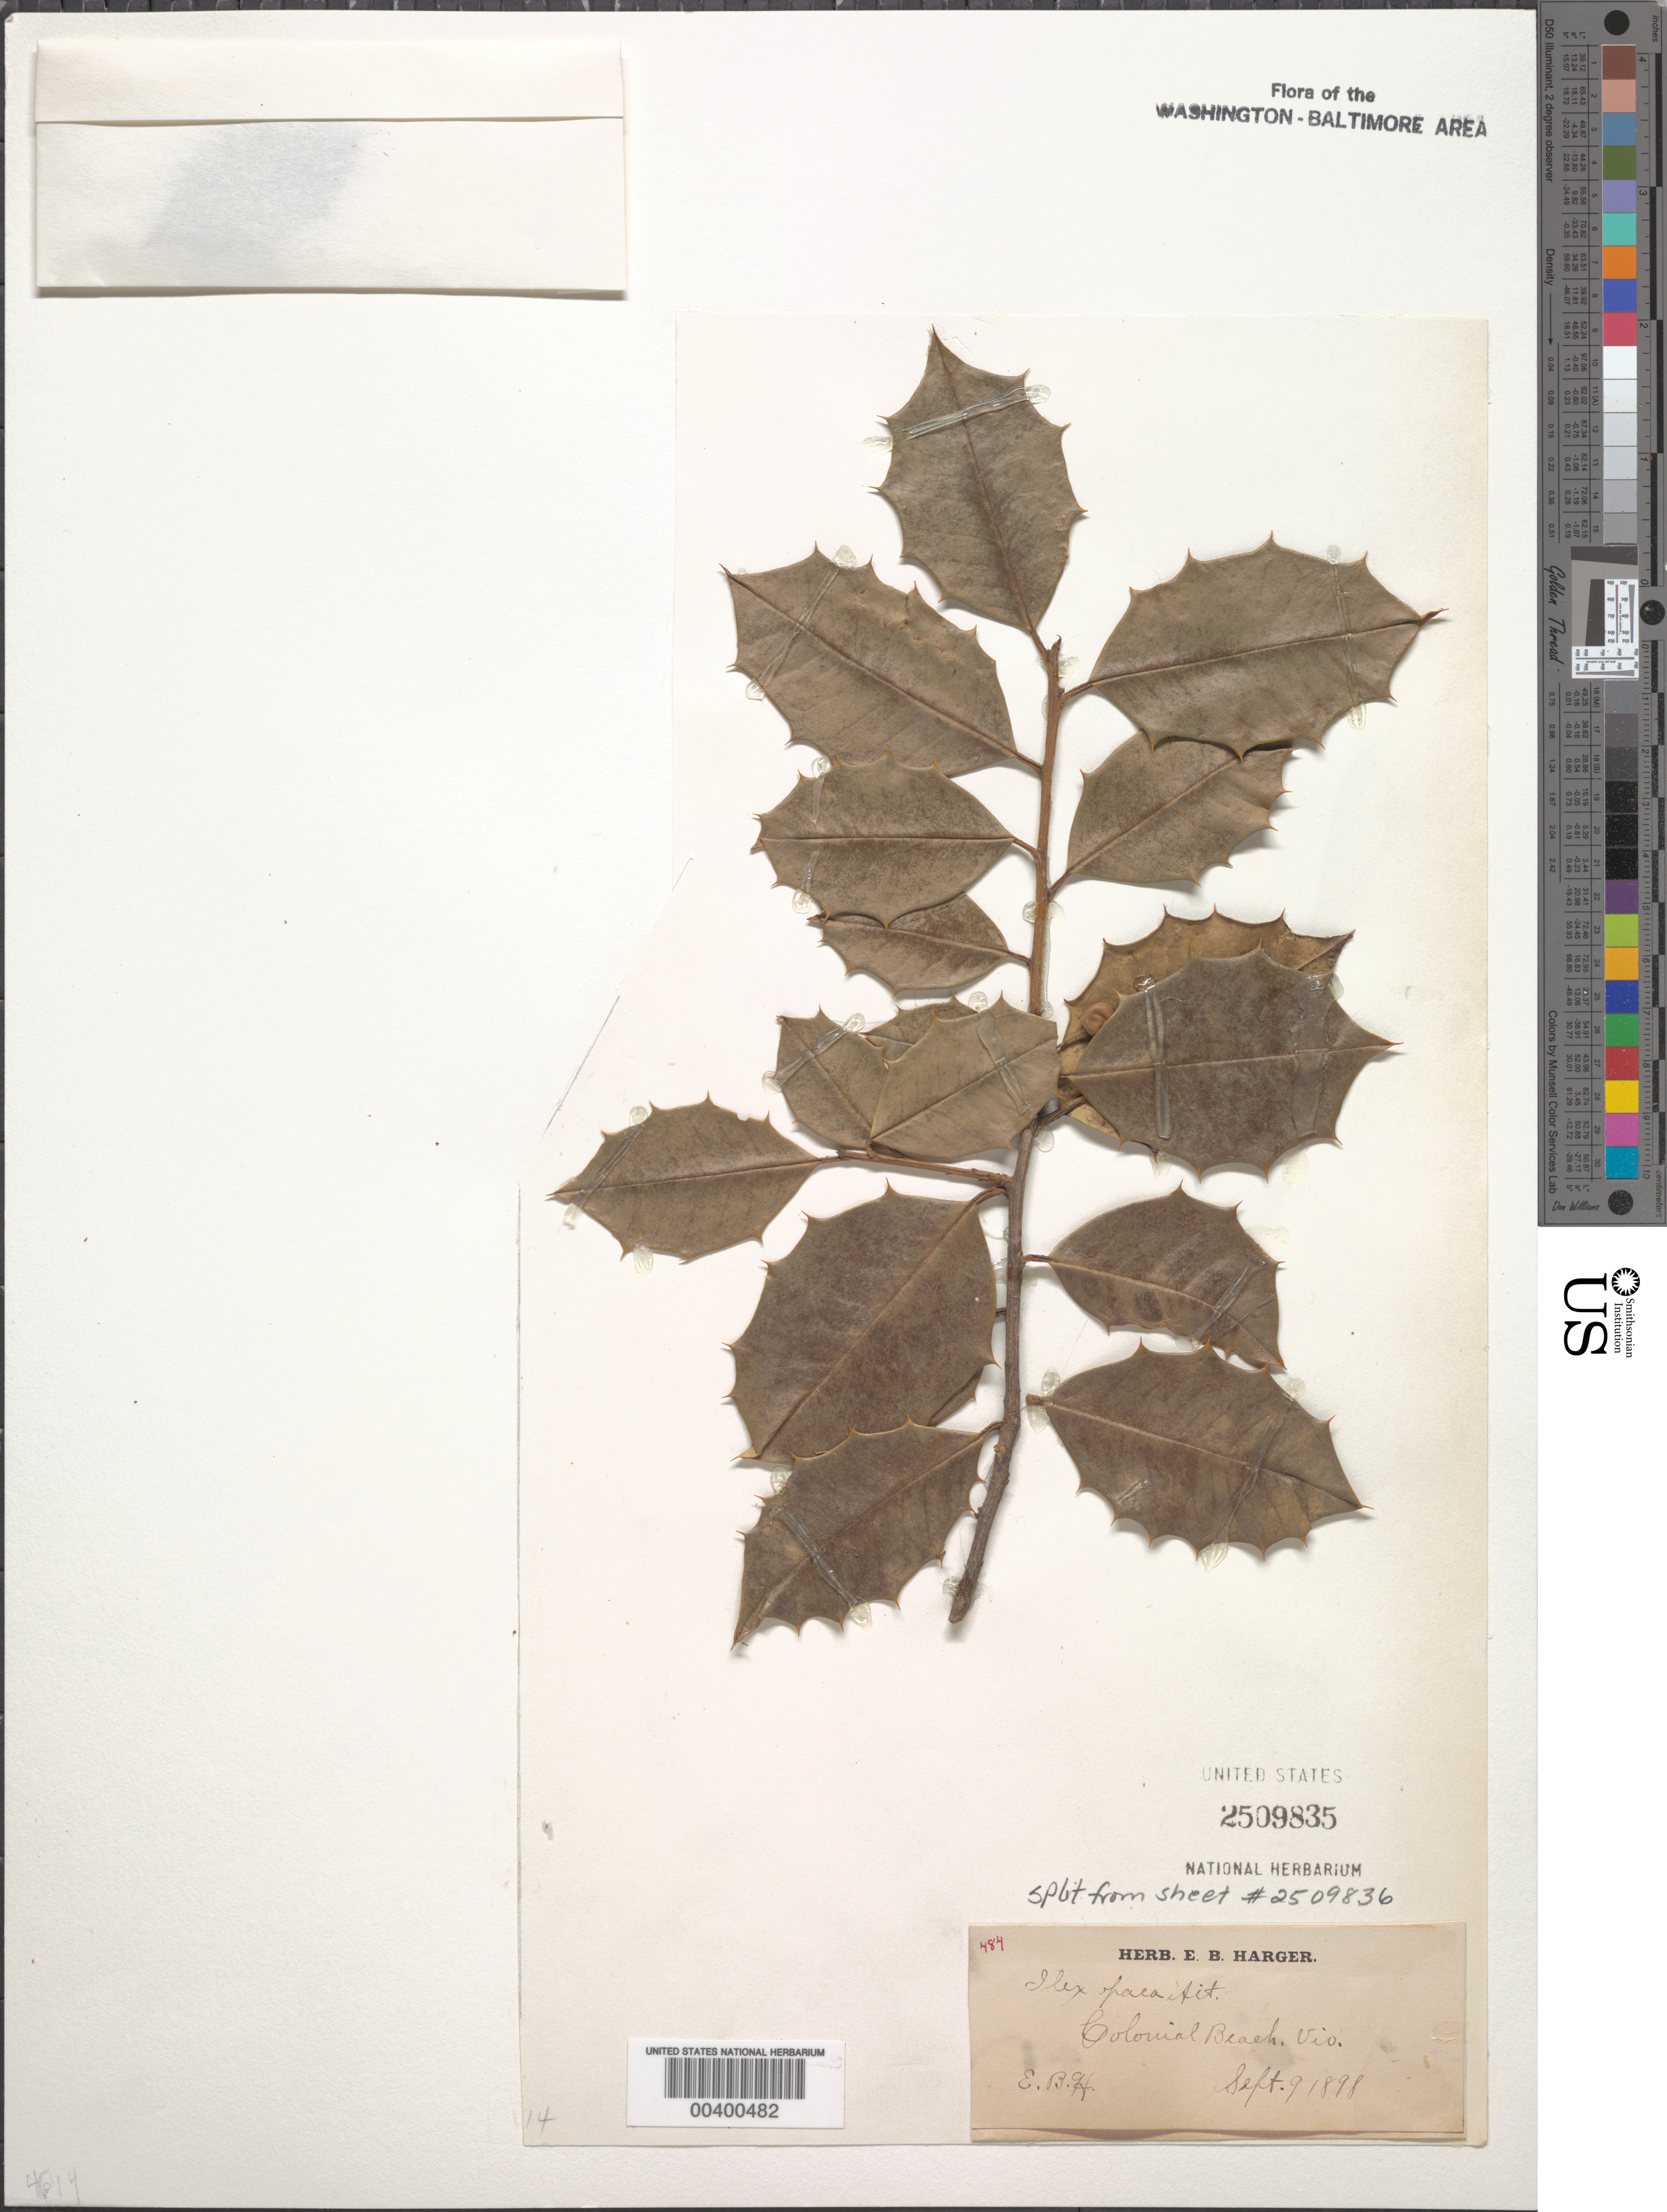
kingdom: Plantae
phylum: Tracheophyta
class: Magnoliopsida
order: Aquifoliales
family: Aquifoliaceae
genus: Ilex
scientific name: Ilex opaca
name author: Aiton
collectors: E. B. Harger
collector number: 484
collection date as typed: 09 Sep 1898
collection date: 1898-09-09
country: United States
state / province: Virginia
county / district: Westmoreland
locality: Colonial Beach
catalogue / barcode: US 2509835